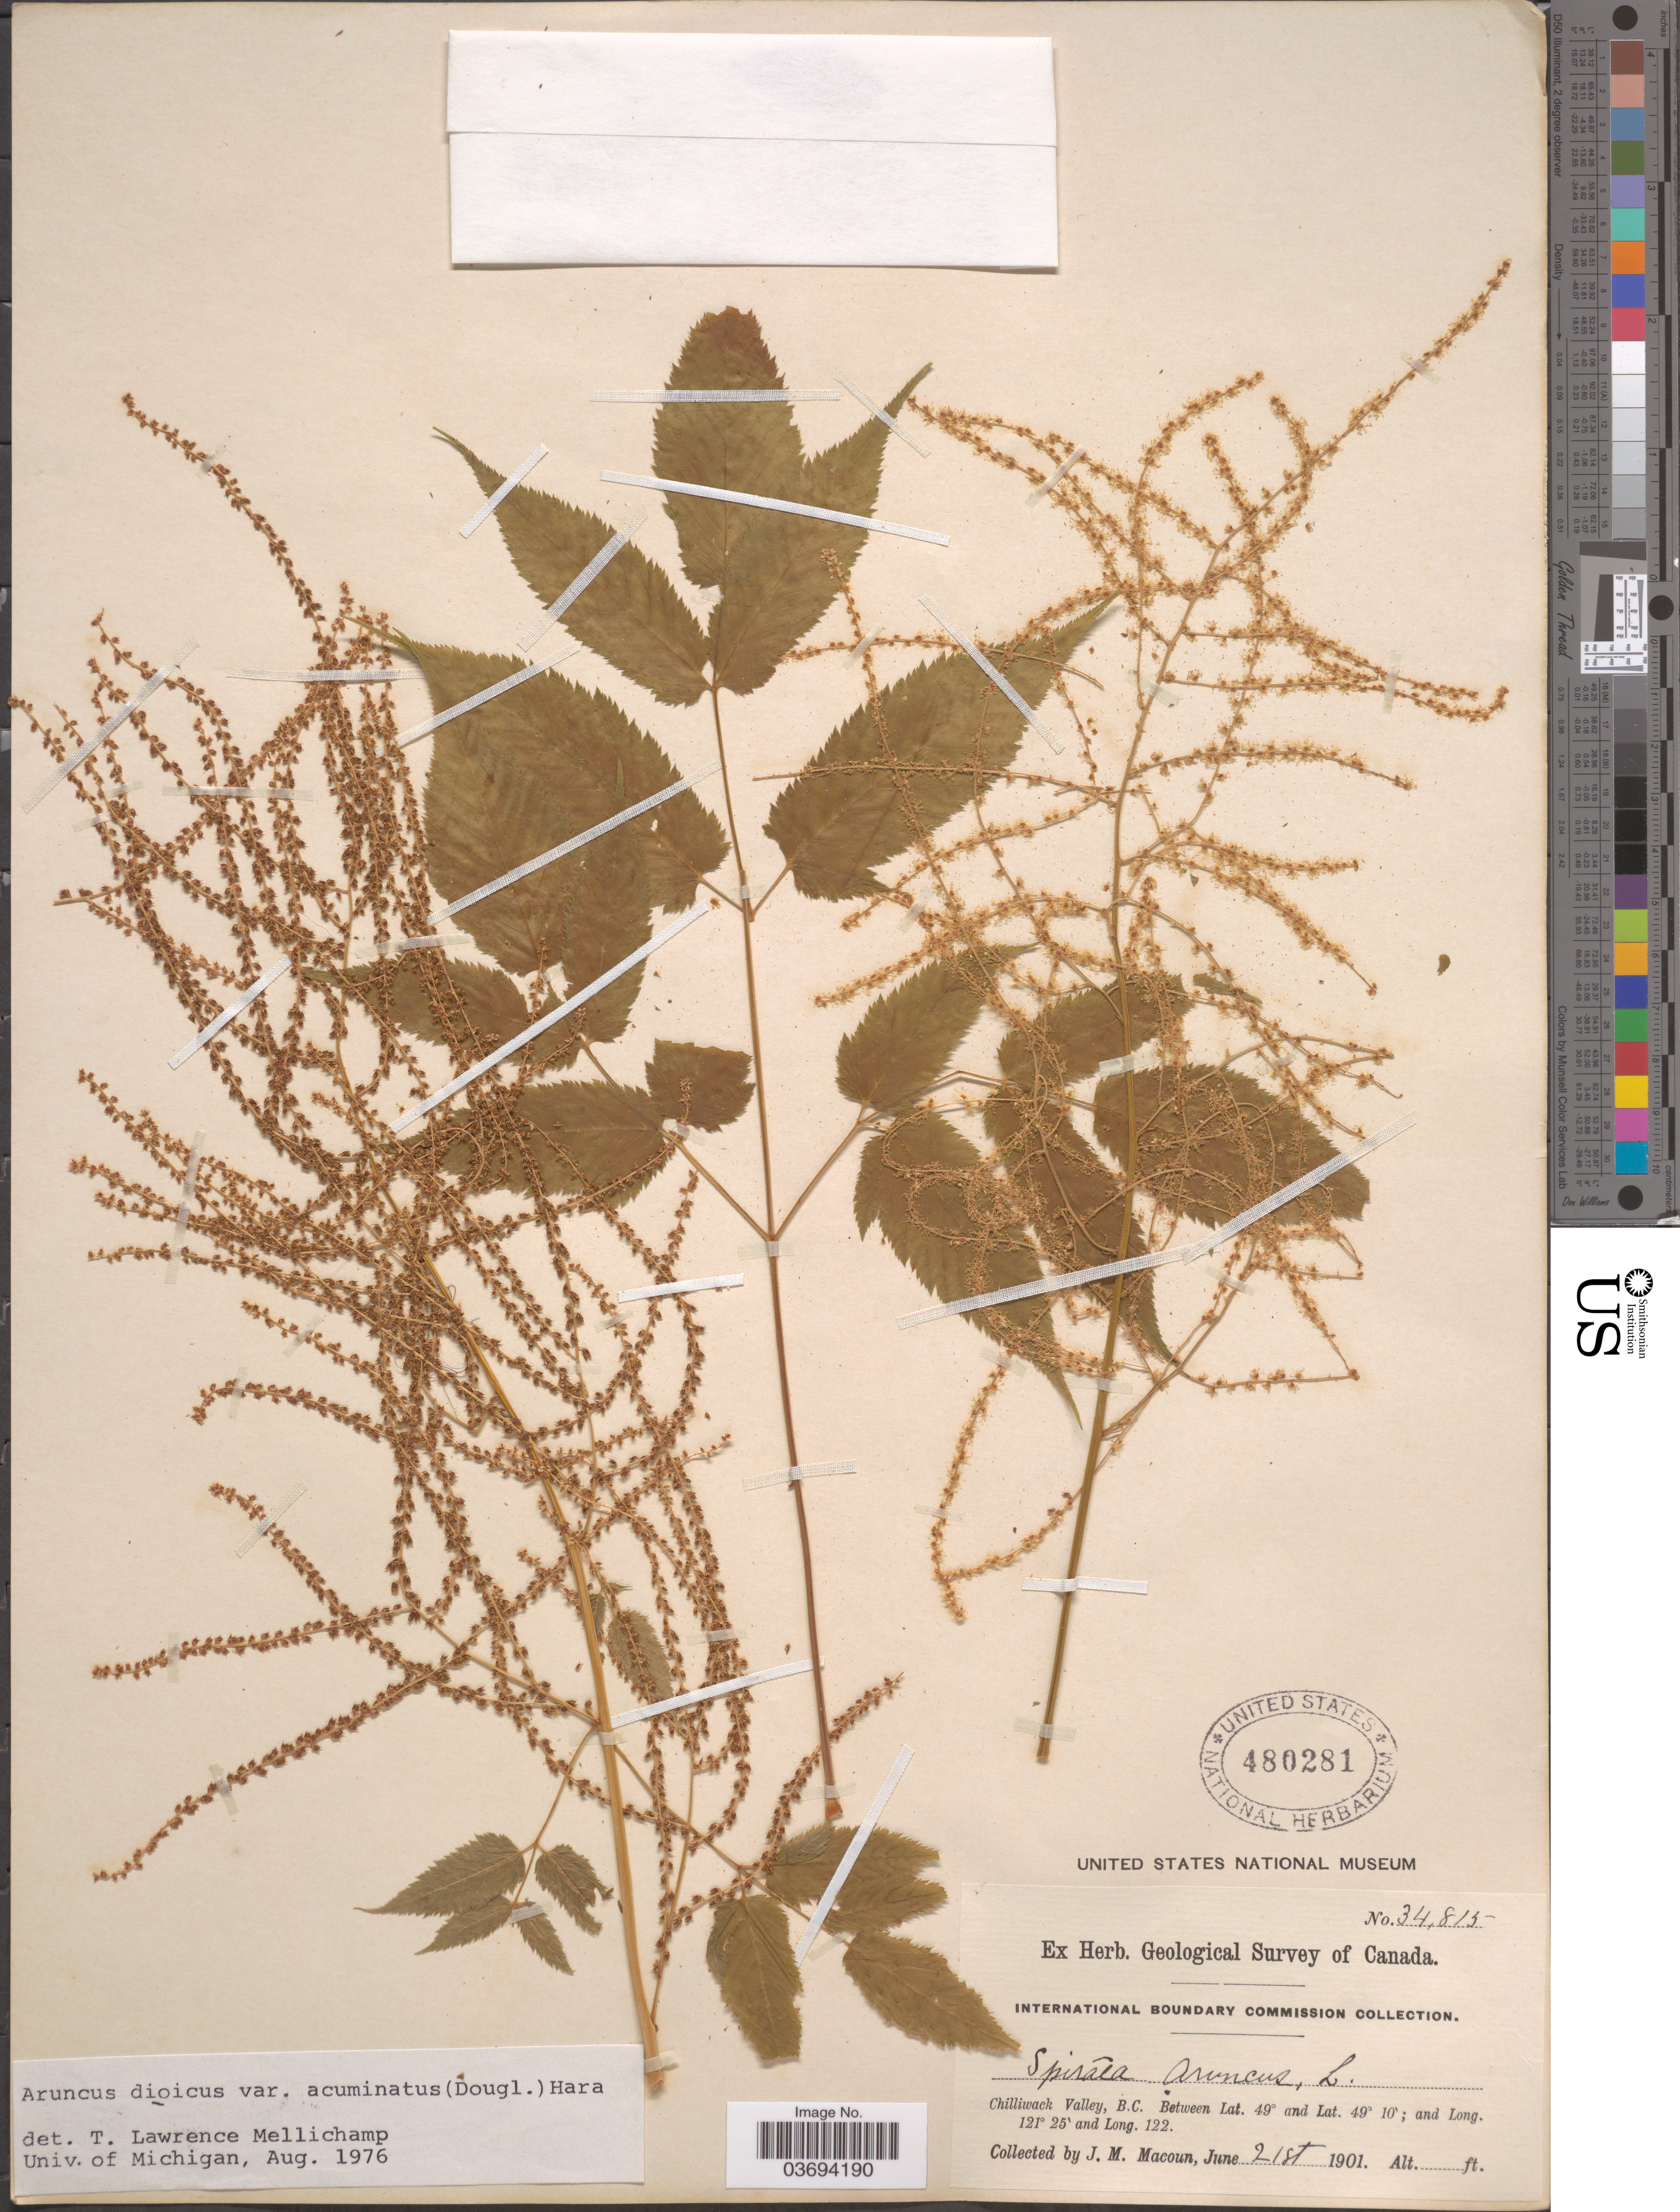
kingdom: Plantae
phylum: Tracheophyta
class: Magnoliopsida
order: Rosales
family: Rosaceae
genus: Aruncus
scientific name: Aruncus dioicus var. acuminatus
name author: (Rydb.) H. Hara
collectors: J. M. Macoun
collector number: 34815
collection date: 1901-06-21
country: Canada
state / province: British Columbia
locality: International Boundary. Chilliwack Valley.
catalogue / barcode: US 480281